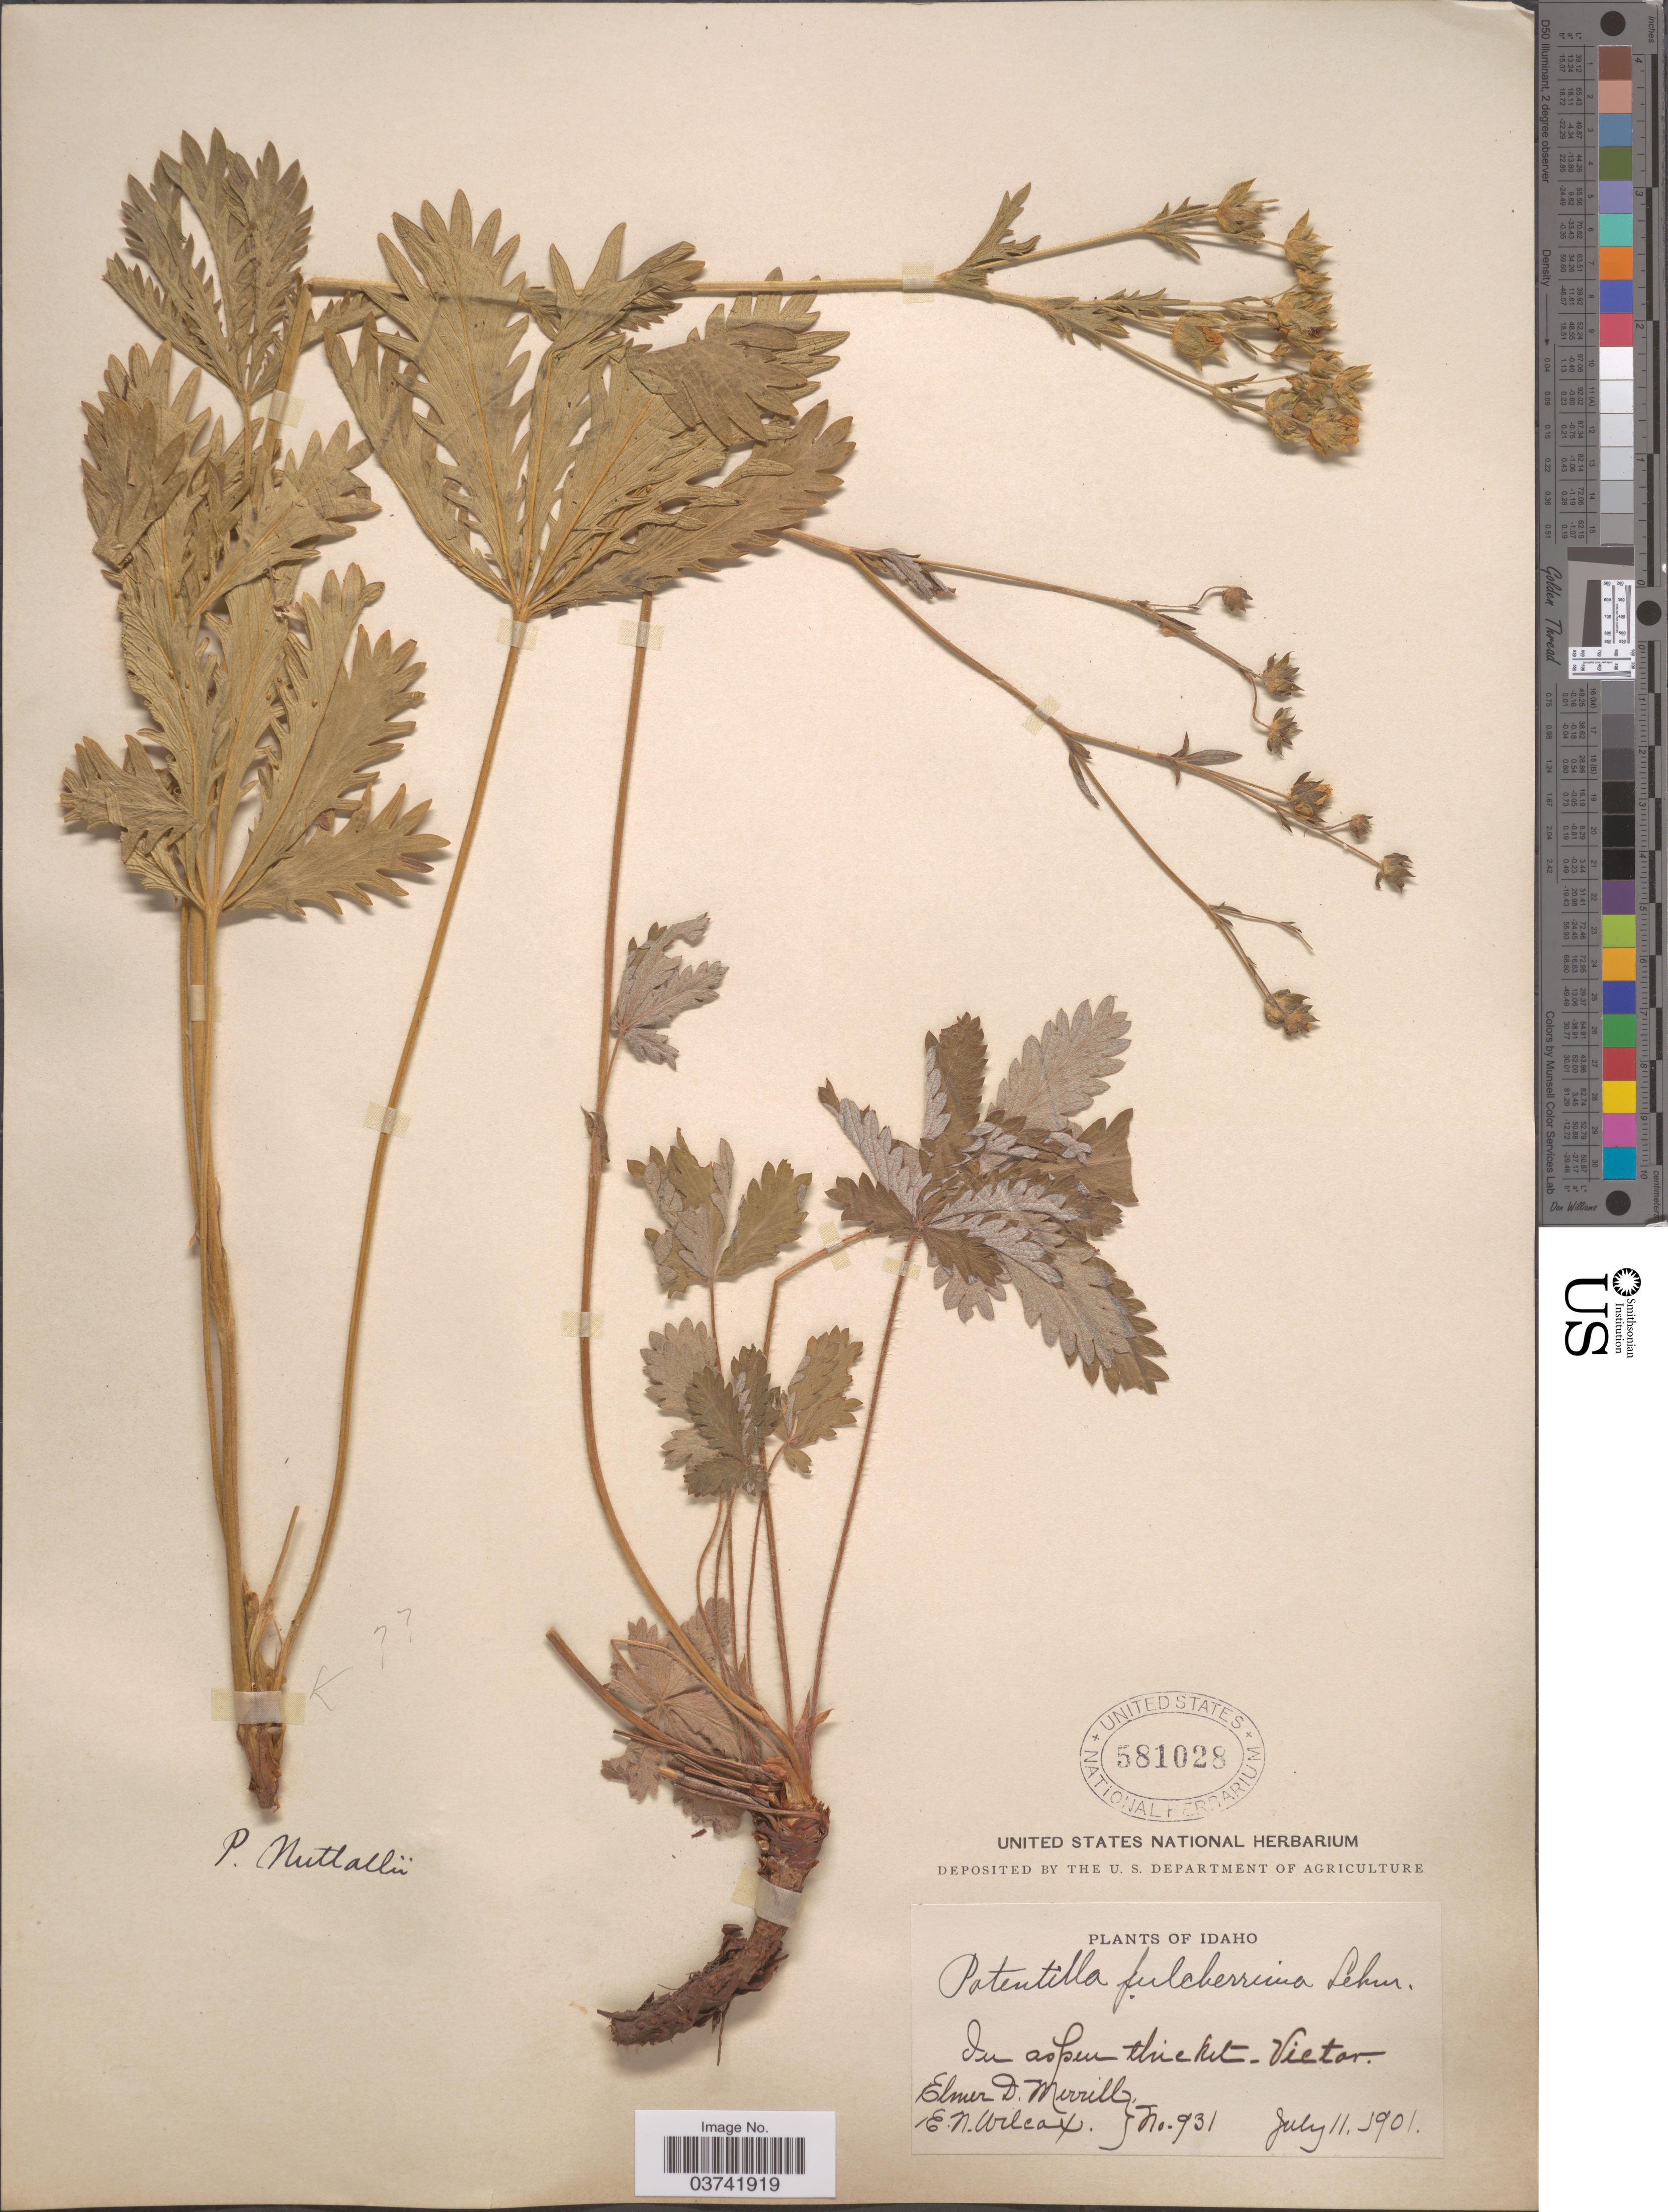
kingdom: Plantae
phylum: Tracheophyta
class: Magnoliopsida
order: Rosales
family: Rosaceae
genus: Potentilla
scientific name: Potentilla viridescens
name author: Rydb.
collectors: E. D. Merrill & E. Wilcox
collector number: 931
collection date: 1901-07-11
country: United States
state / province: Idaho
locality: Victor.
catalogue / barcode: US 581028